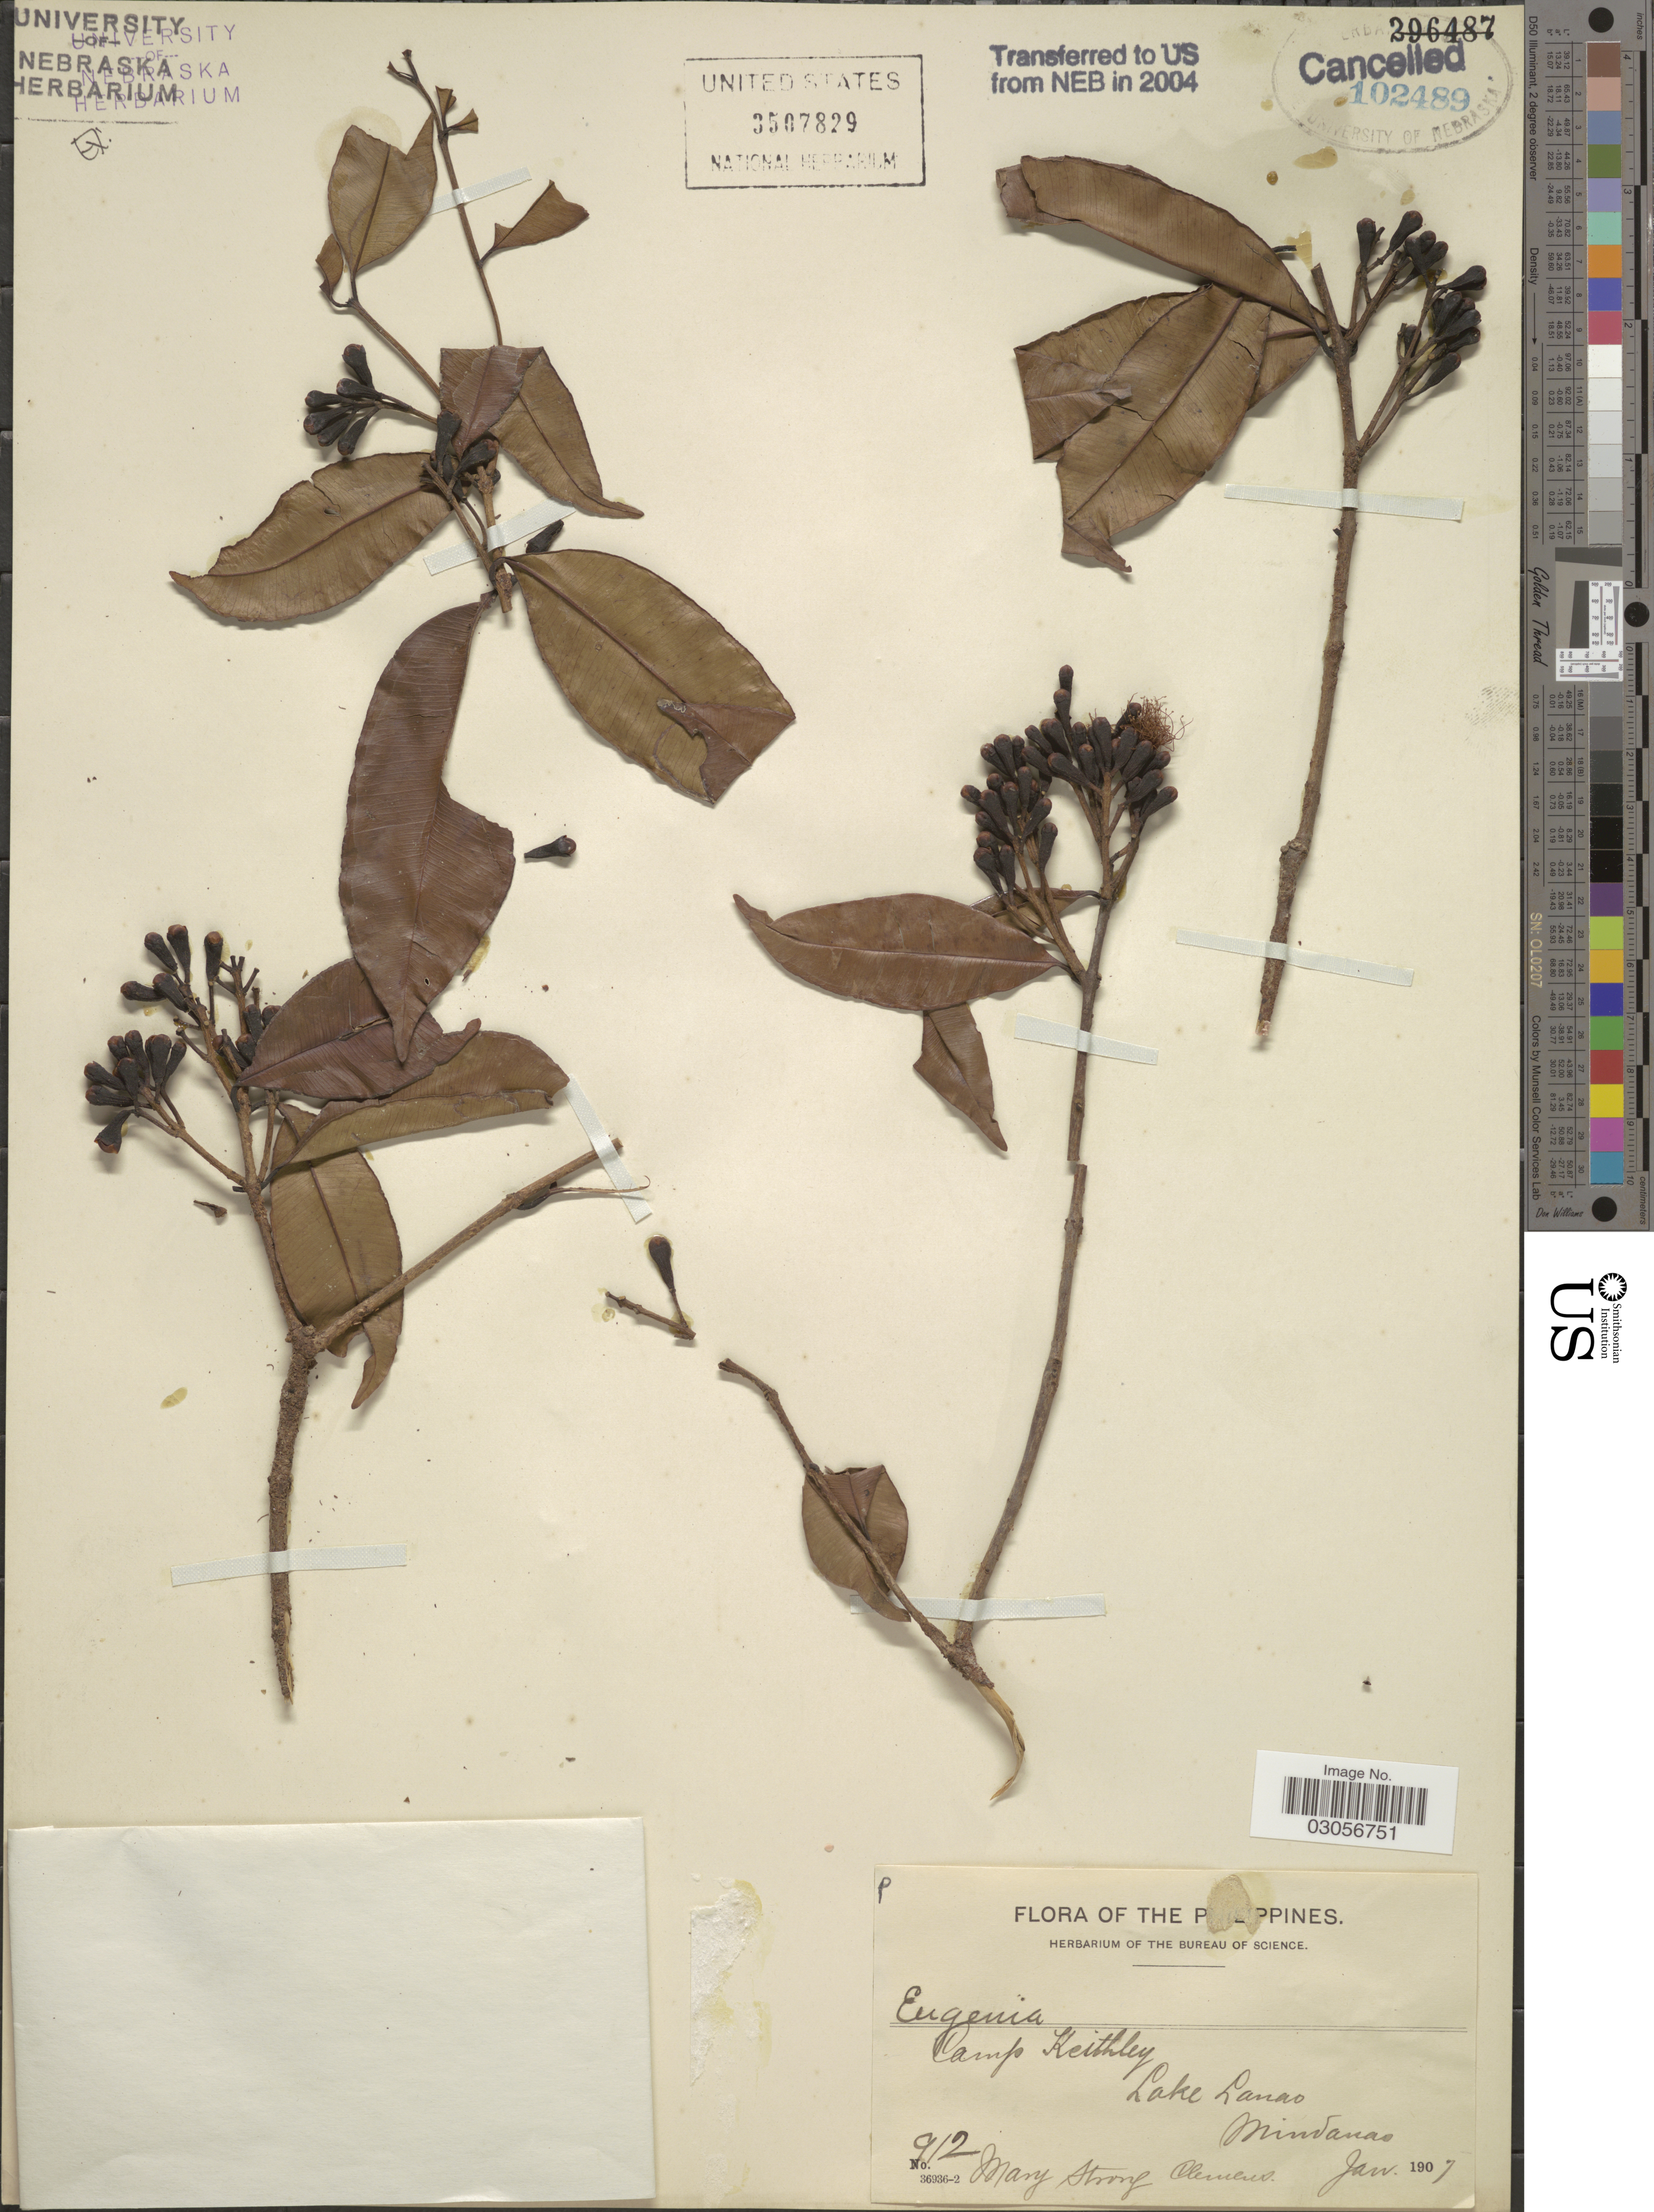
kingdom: Plantae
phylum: Tracheophyta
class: Magnoliopsida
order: Myrtales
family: Myrtaceae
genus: Syzygium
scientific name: Syzygium sp.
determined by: Strong, M. T., (US), Smithsonian Institution - National Museum of Natural History (UNITED STATES)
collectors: M. S. Clemens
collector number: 912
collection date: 1907-01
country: Philippines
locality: Camp Keithley, Lake Lanao, Mindanao.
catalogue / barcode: US 3507829